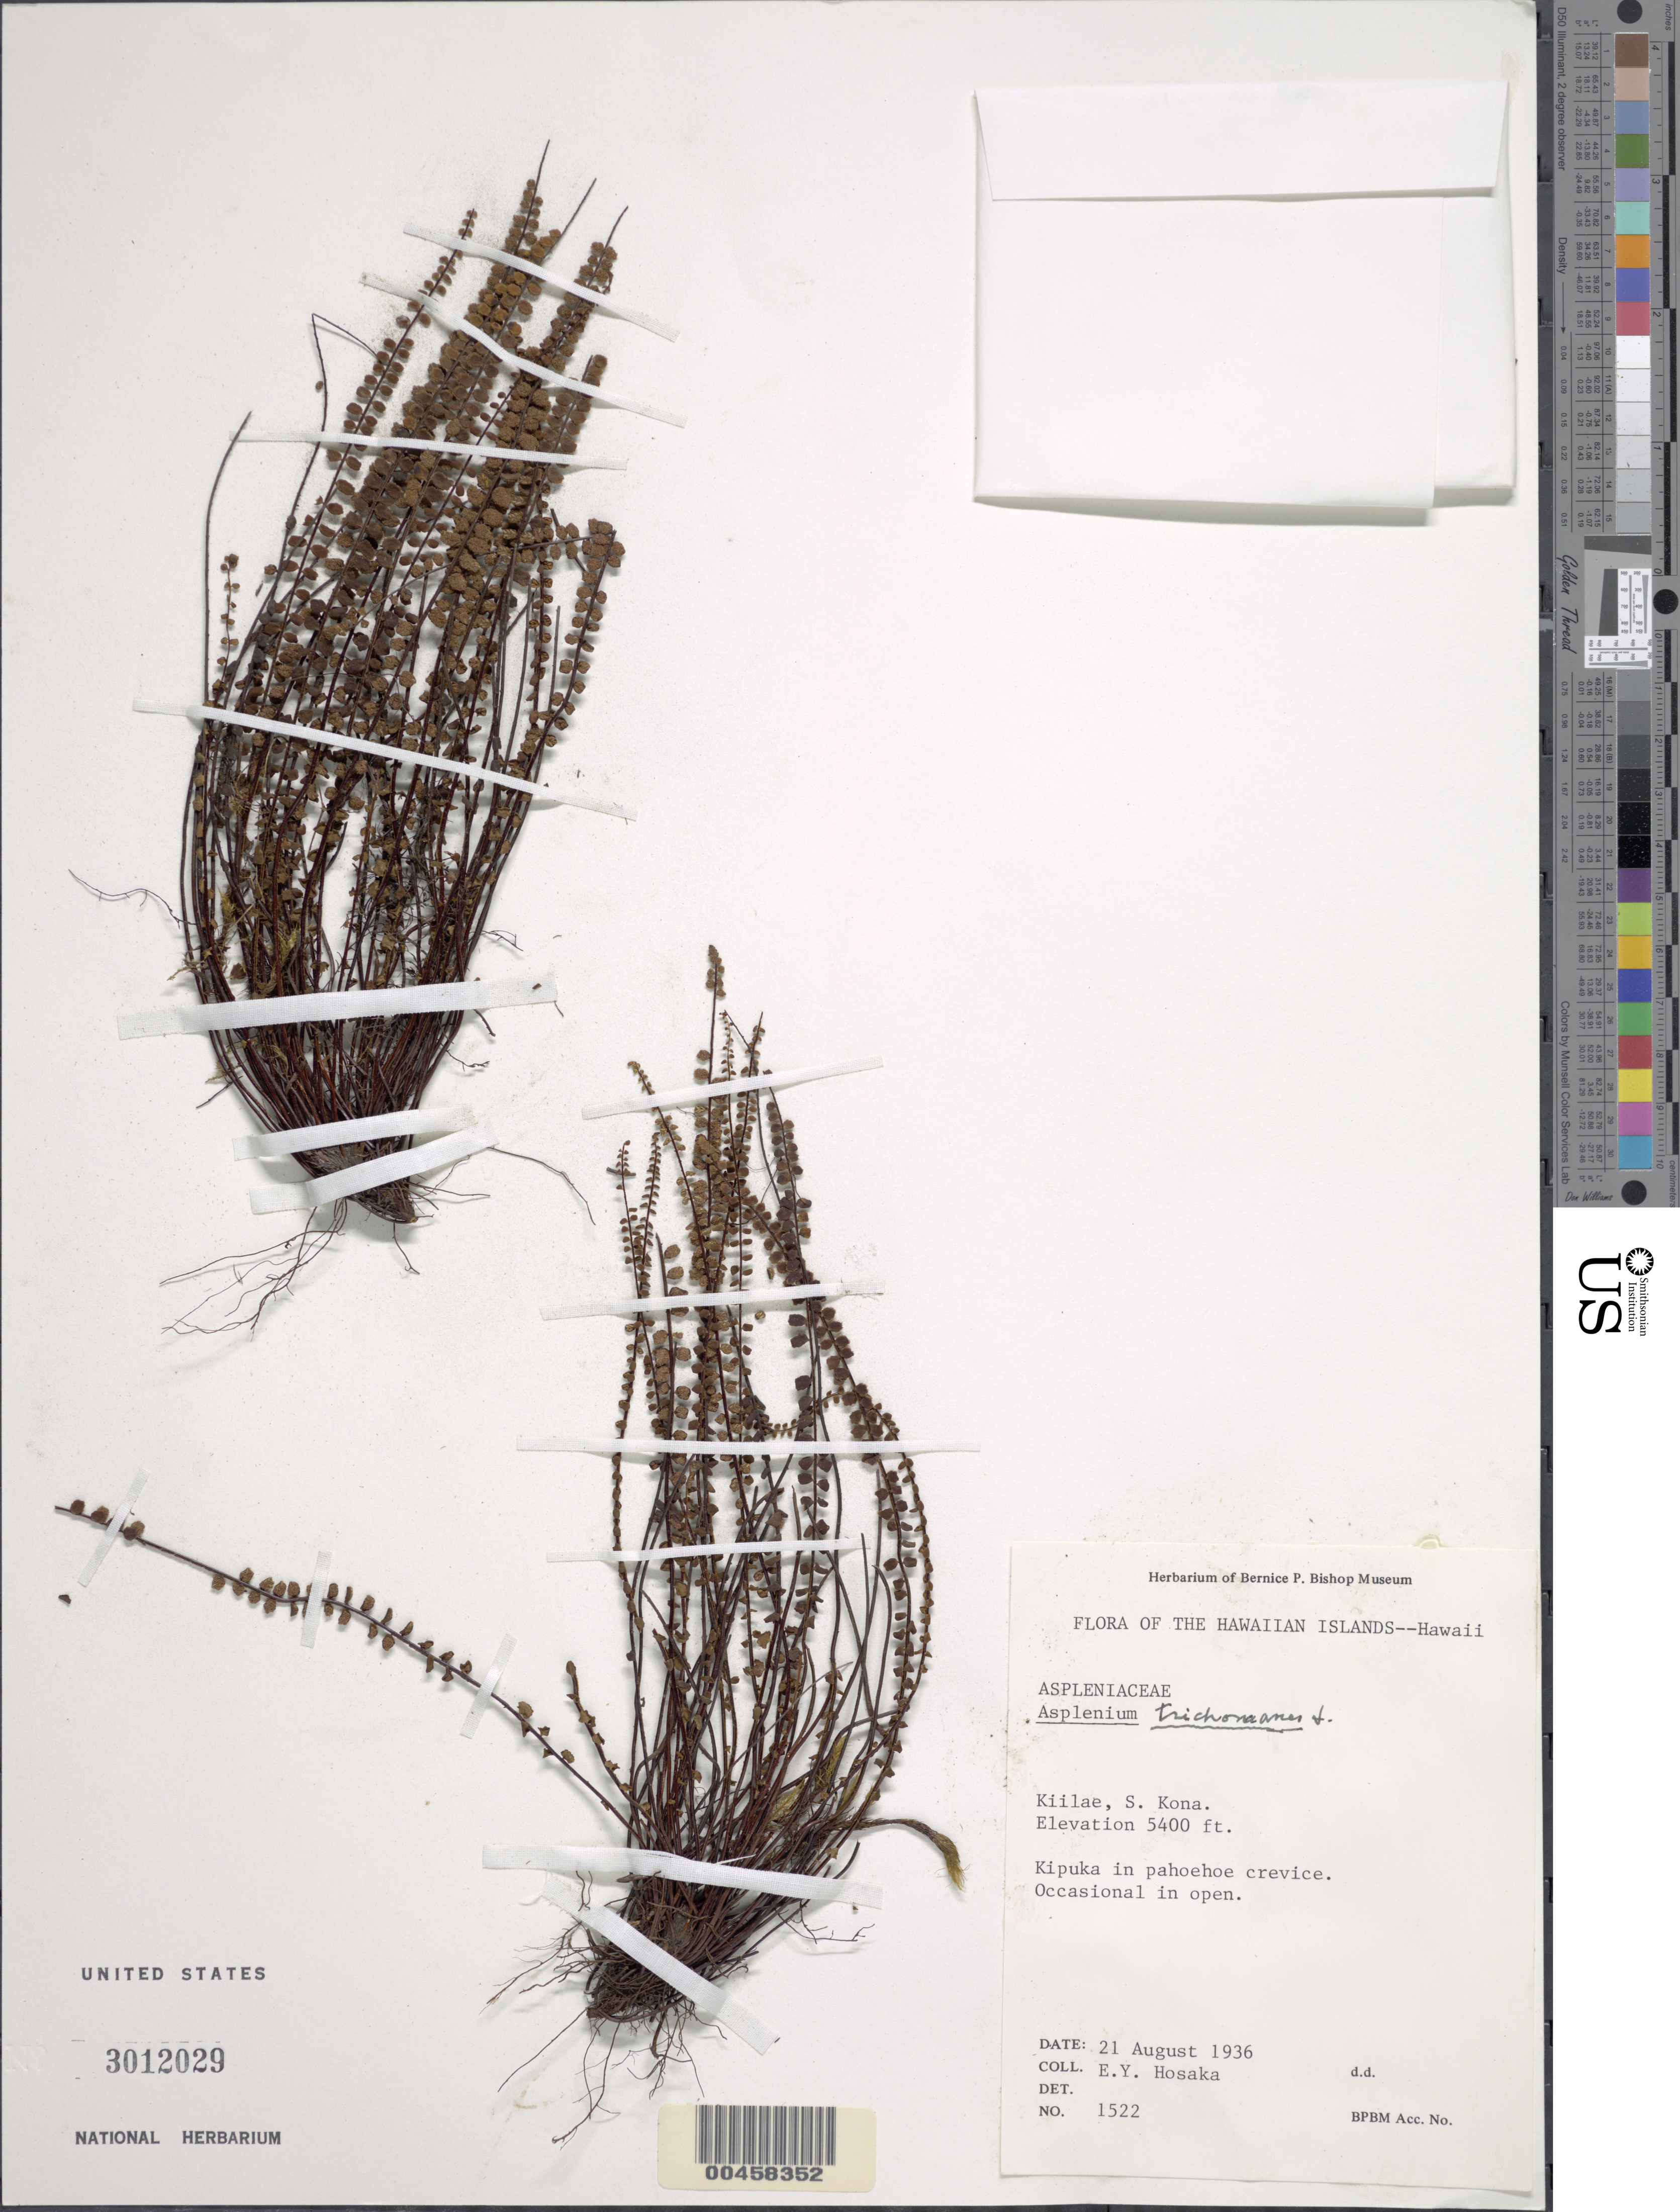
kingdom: Plantae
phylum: Tracheophyta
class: Polypodiopsida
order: Polypodiales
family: Aspleniaceae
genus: Asplenium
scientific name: Asplenium trichomanes subsp. densum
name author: (Brack.) W.H. Wagner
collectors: E. Y. Hosaka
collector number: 1522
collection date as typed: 21 Aug 1936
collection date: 1936-08-21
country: United States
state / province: Hawaii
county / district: Hawaii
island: Hawaii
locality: Kiilae, S. Kona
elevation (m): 1646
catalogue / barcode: US 3012029